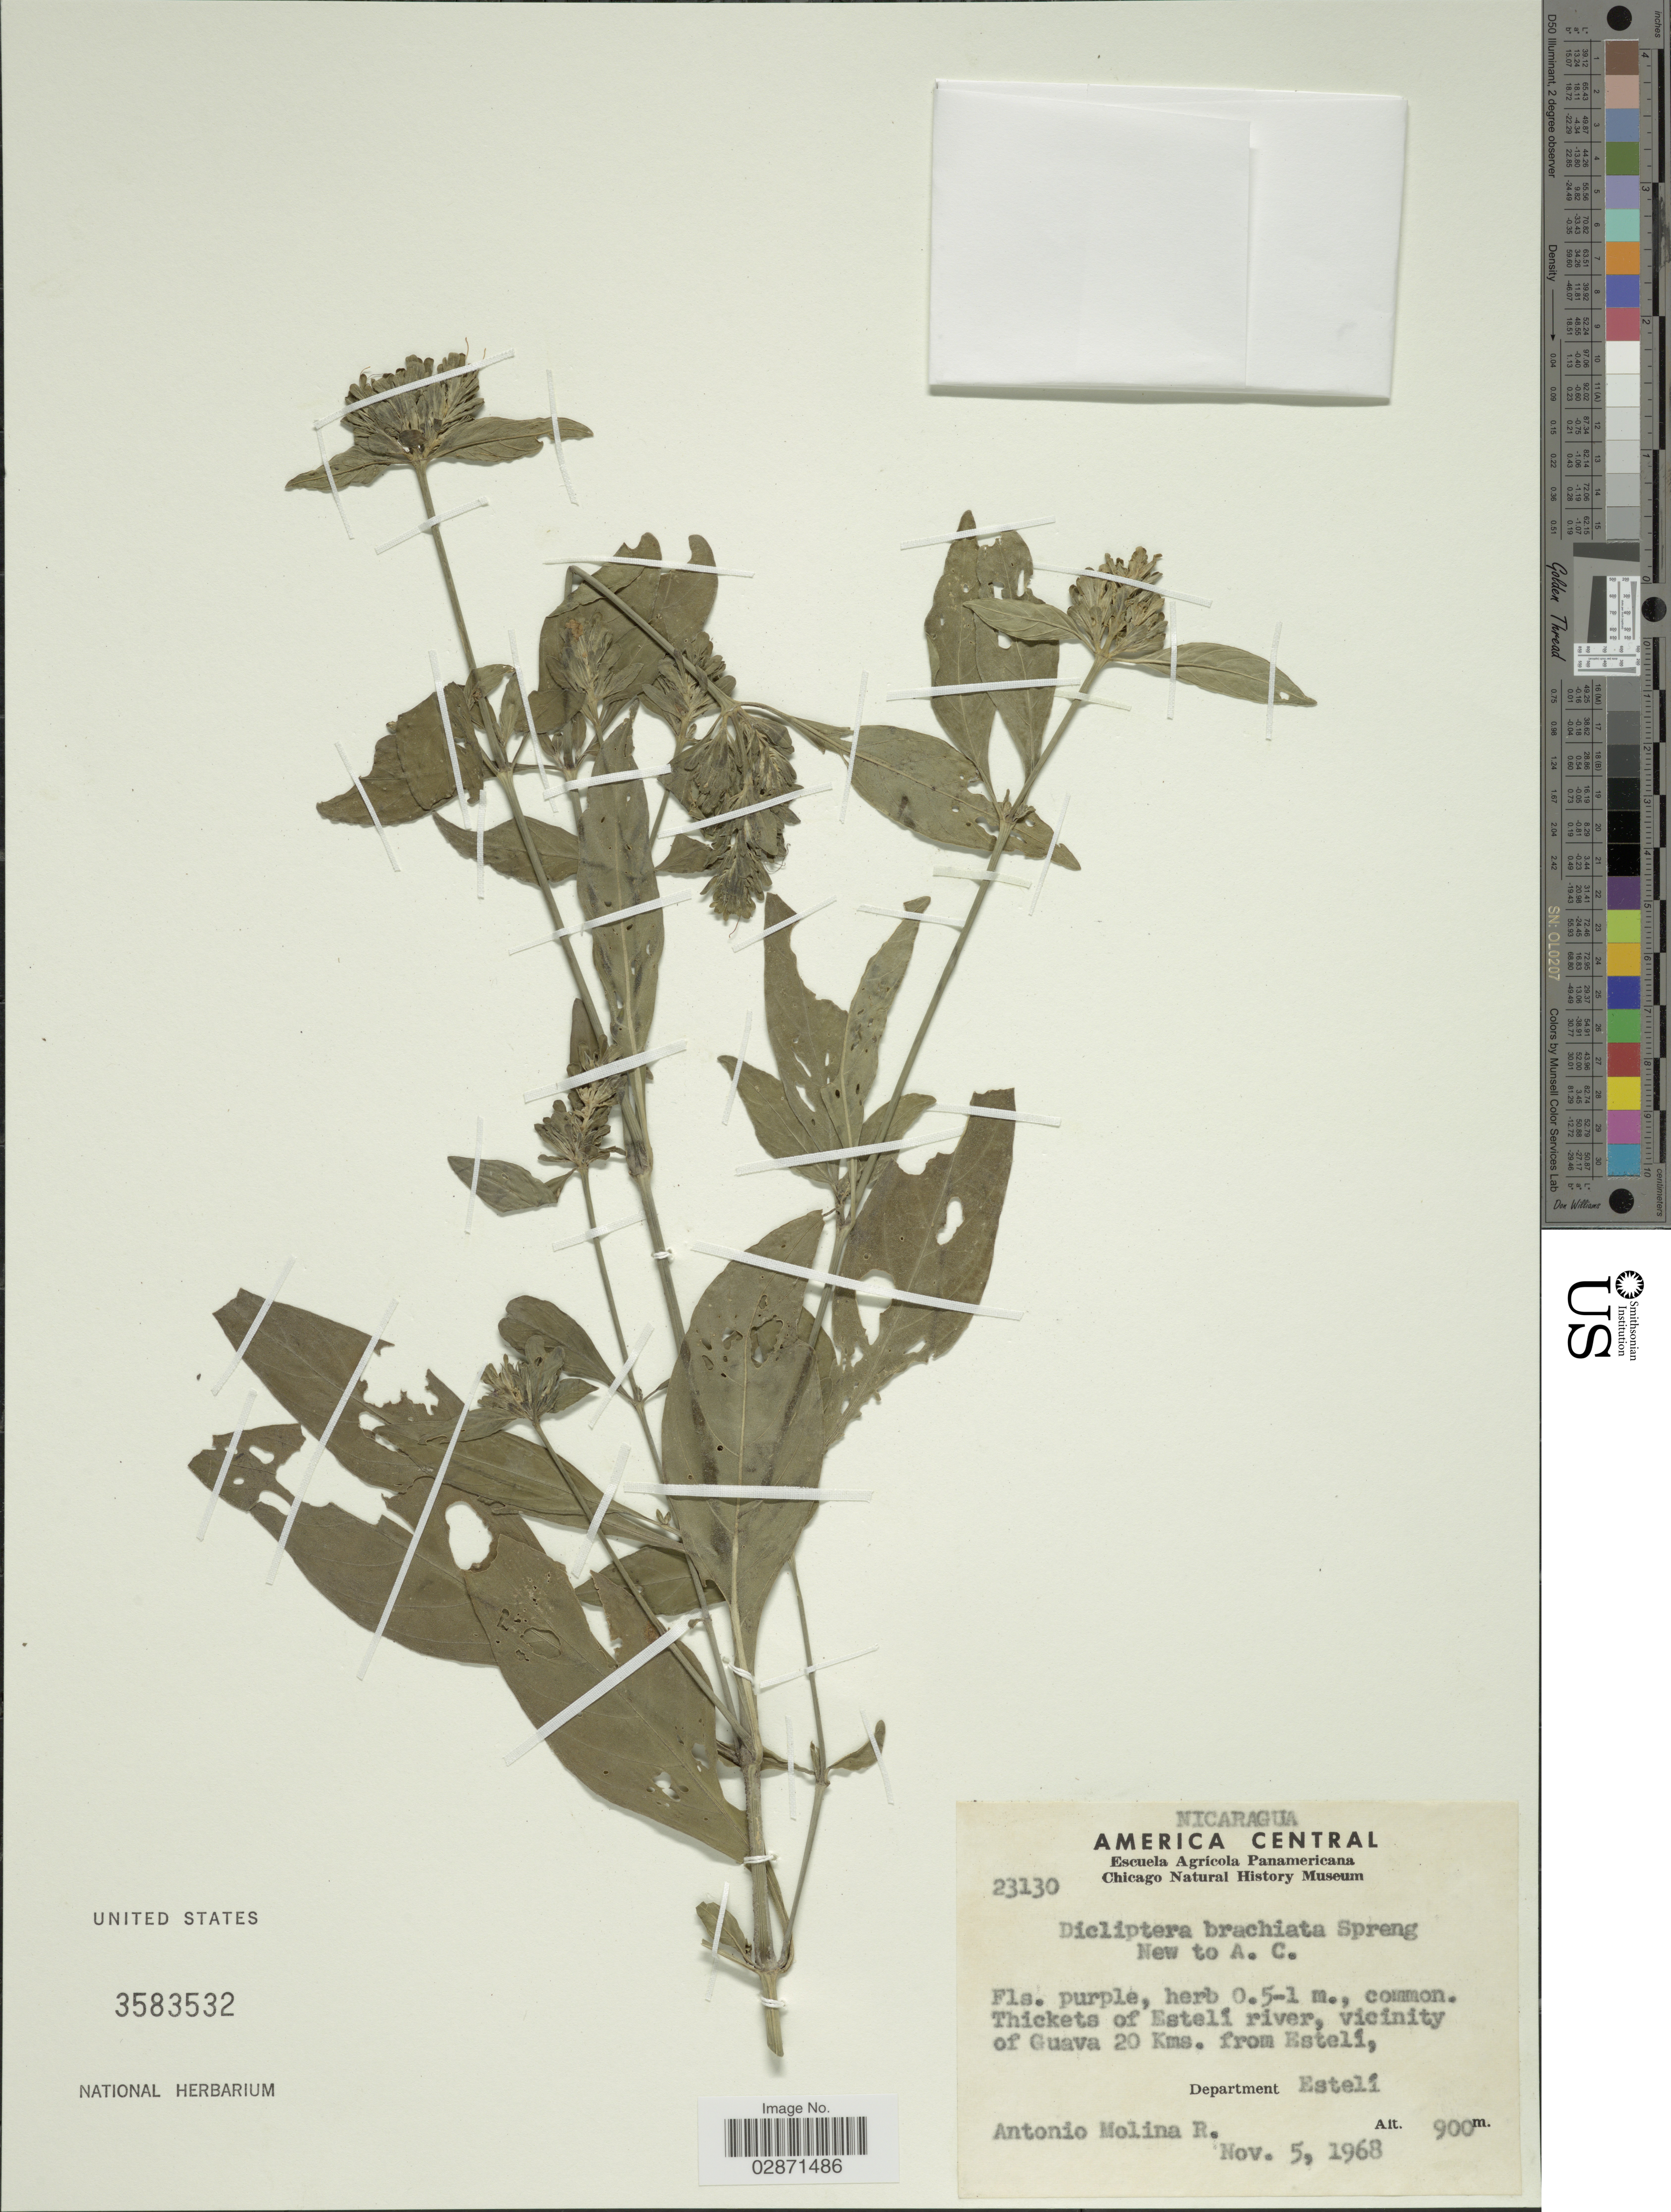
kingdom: Plantae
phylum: Tracheophyta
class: Magnoliopsida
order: Lamiales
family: Acanthaceae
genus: Dicliptera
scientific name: Dicliptera brachiata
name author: (Pursh) Spreng.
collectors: A. Molina R.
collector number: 23130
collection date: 1968-11-05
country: Nicaragua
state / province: Esteli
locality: Thickets of Estelí river, vicinity of Guava 20 Kms. from Estelí, Department Estelí.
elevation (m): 900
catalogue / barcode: US 3583532